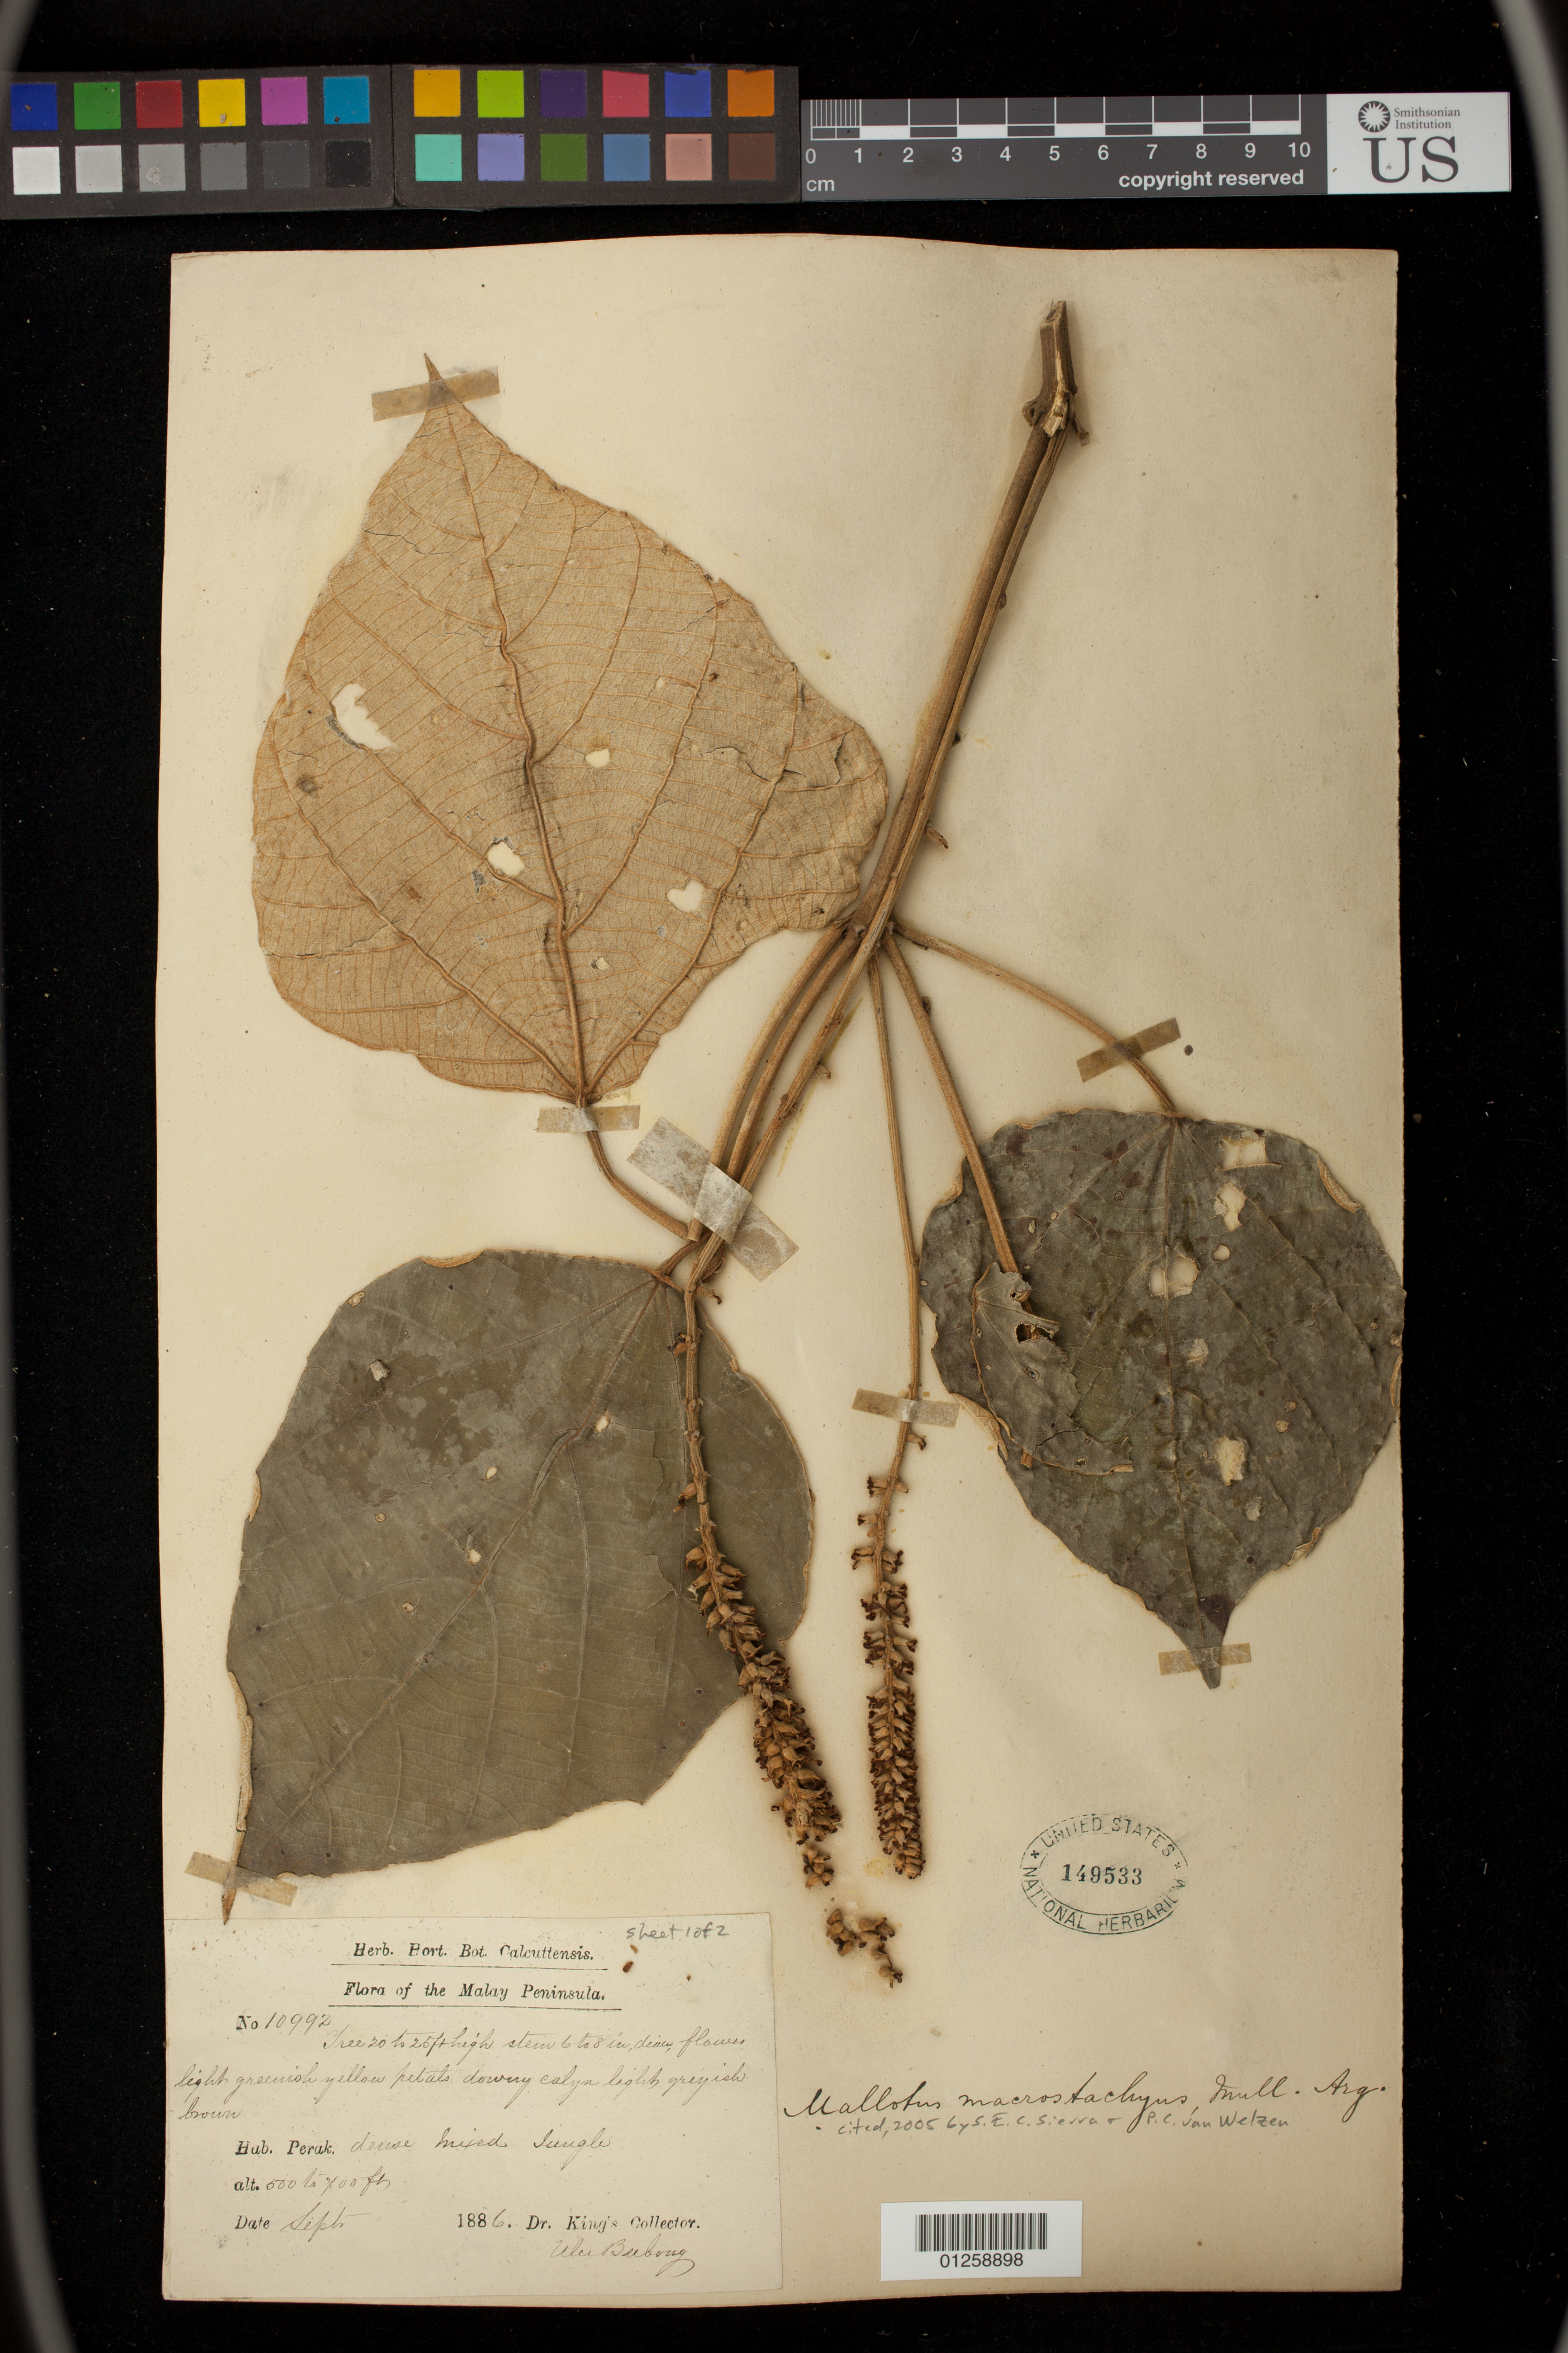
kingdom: Plantae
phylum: Tracheophyta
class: Magnoliopsida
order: Malpighiales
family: Euphorbiaceae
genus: Mallotus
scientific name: Mallotus macrostachyus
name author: (Miq.) Müll. Arg.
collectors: U. Buboug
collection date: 1886-09-01/1886-09-30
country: Malaysia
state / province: Perak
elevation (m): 152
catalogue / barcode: US 149533